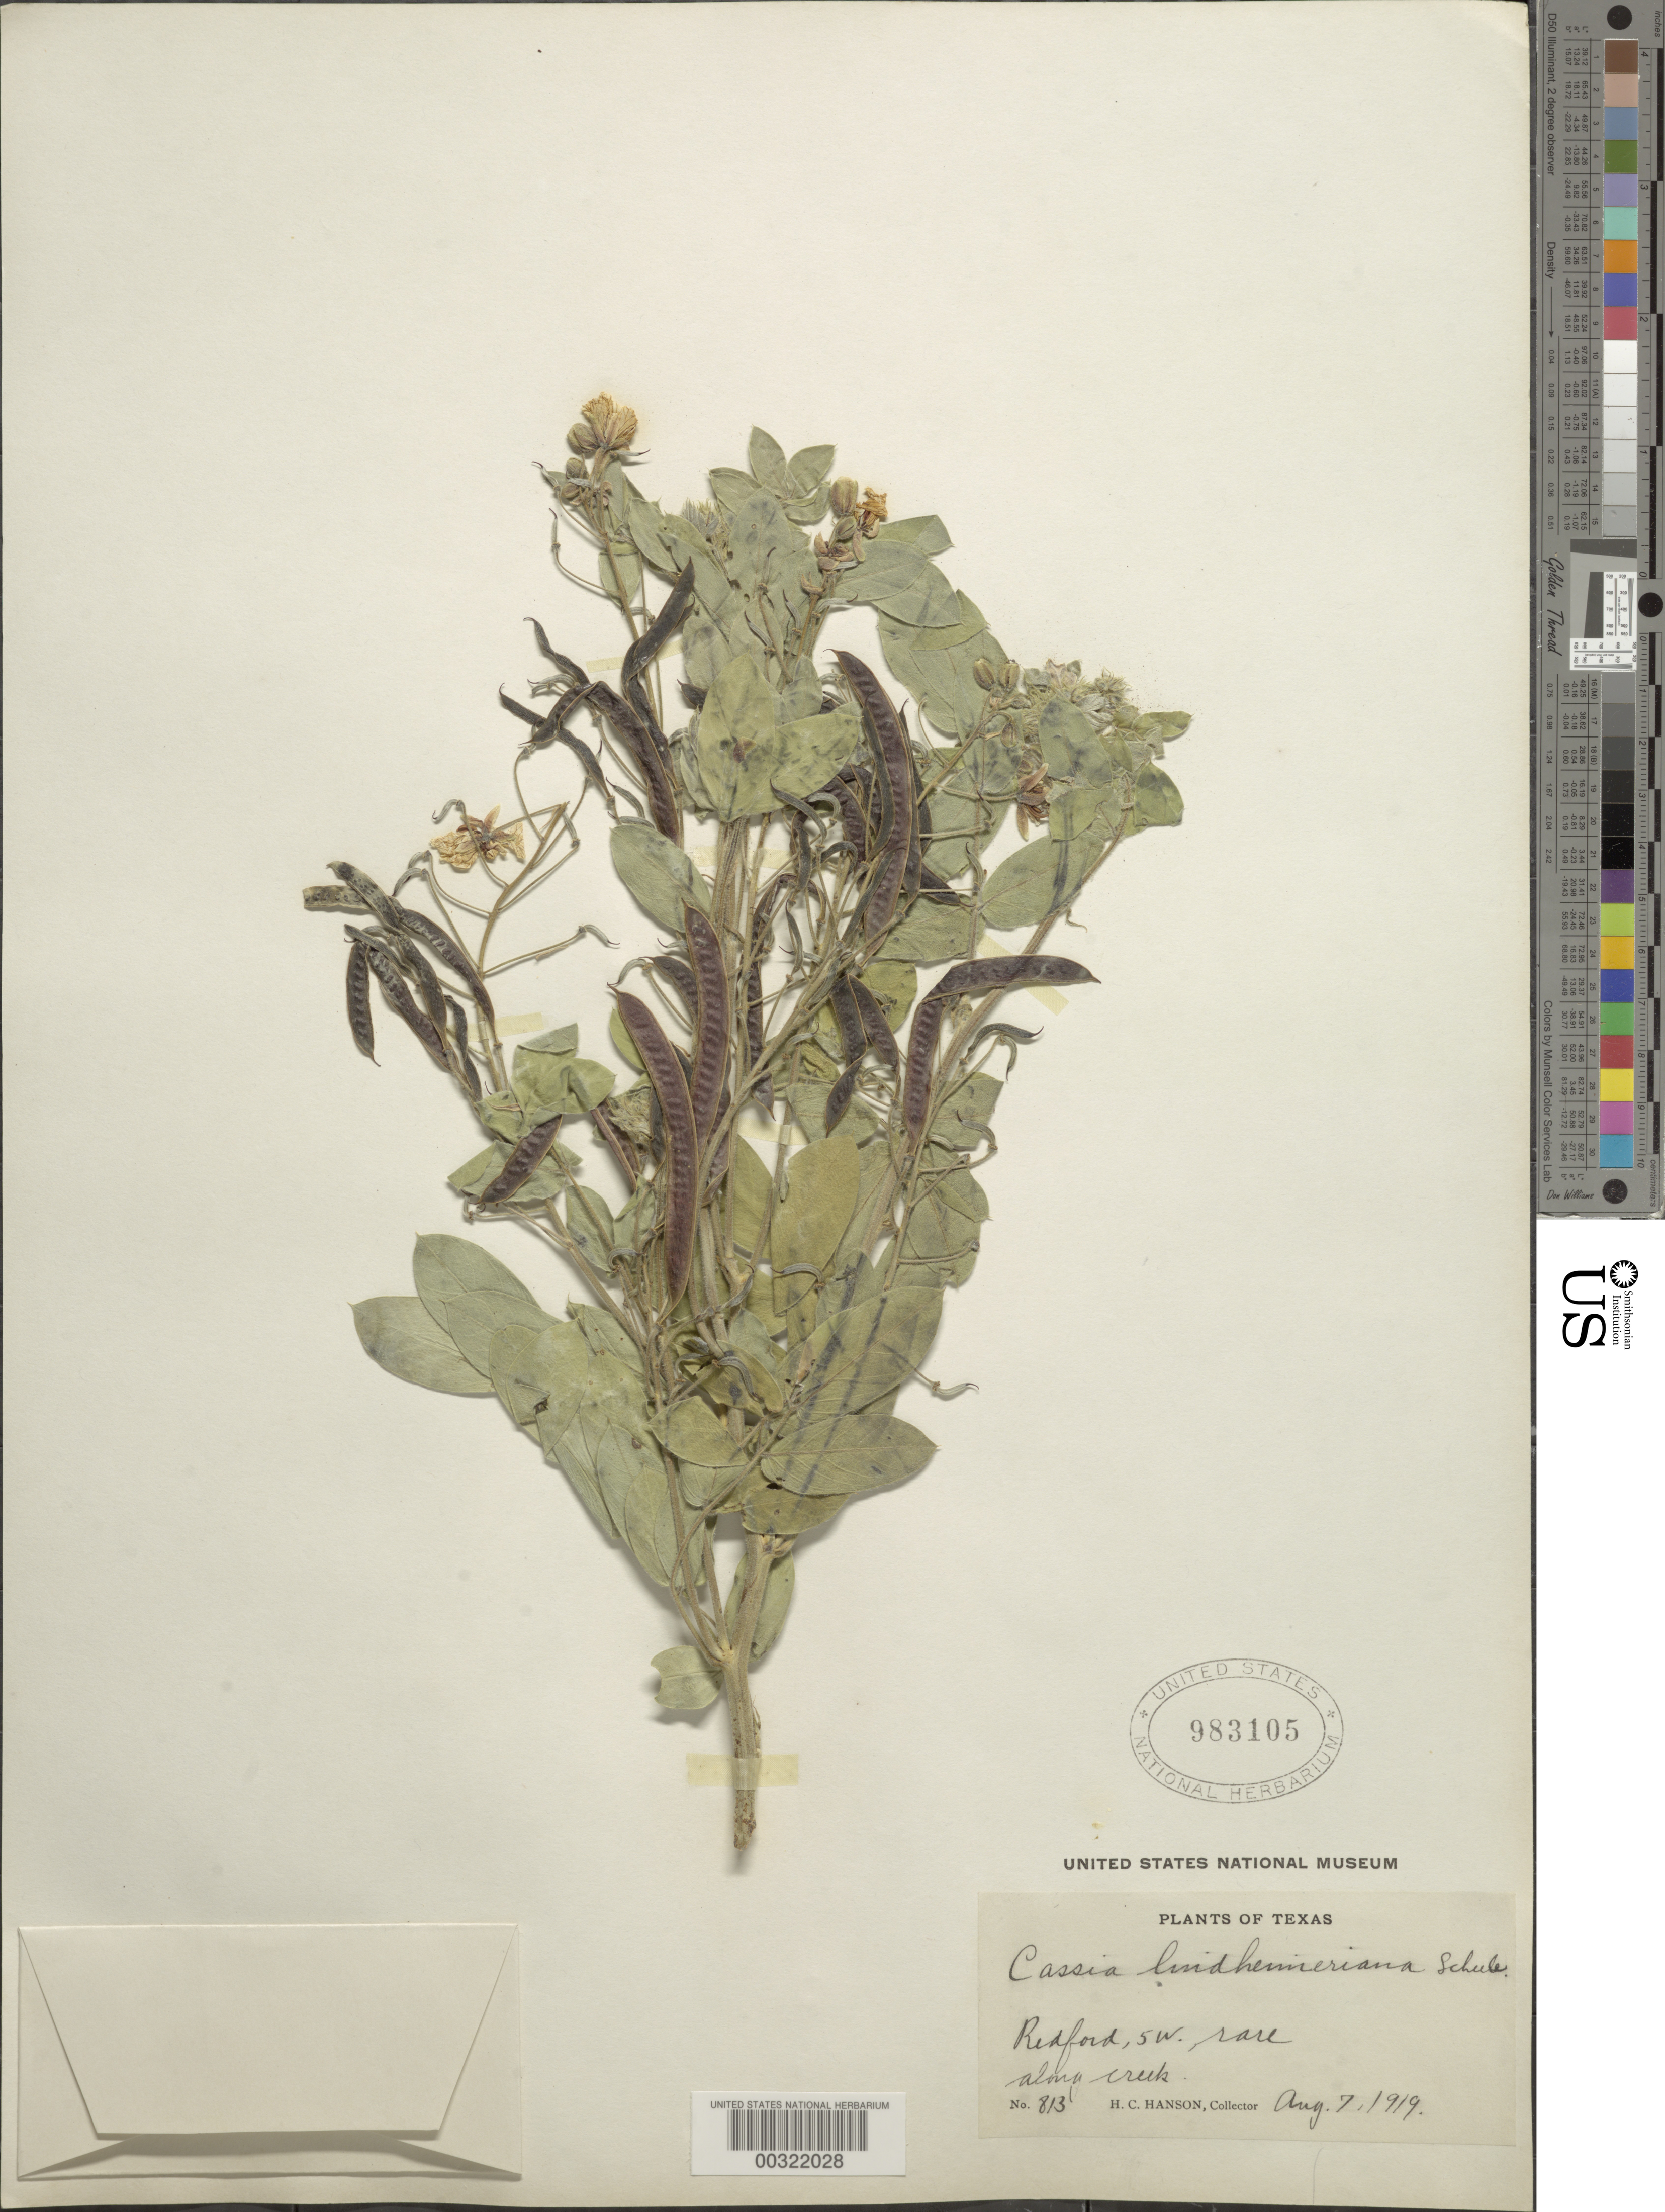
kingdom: Plantae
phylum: Tracheophyta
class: Magnoliopsida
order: Fabales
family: Fabaceae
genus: Senna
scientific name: Senna lindheimeriana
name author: (Scheele) H.S. Irwin & Barneby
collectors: H. Hanson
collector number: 813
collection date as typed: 07 Aug 1919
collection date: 1919-08-07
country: United States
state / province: Texas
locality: Redford, sw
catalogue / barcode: US 983105